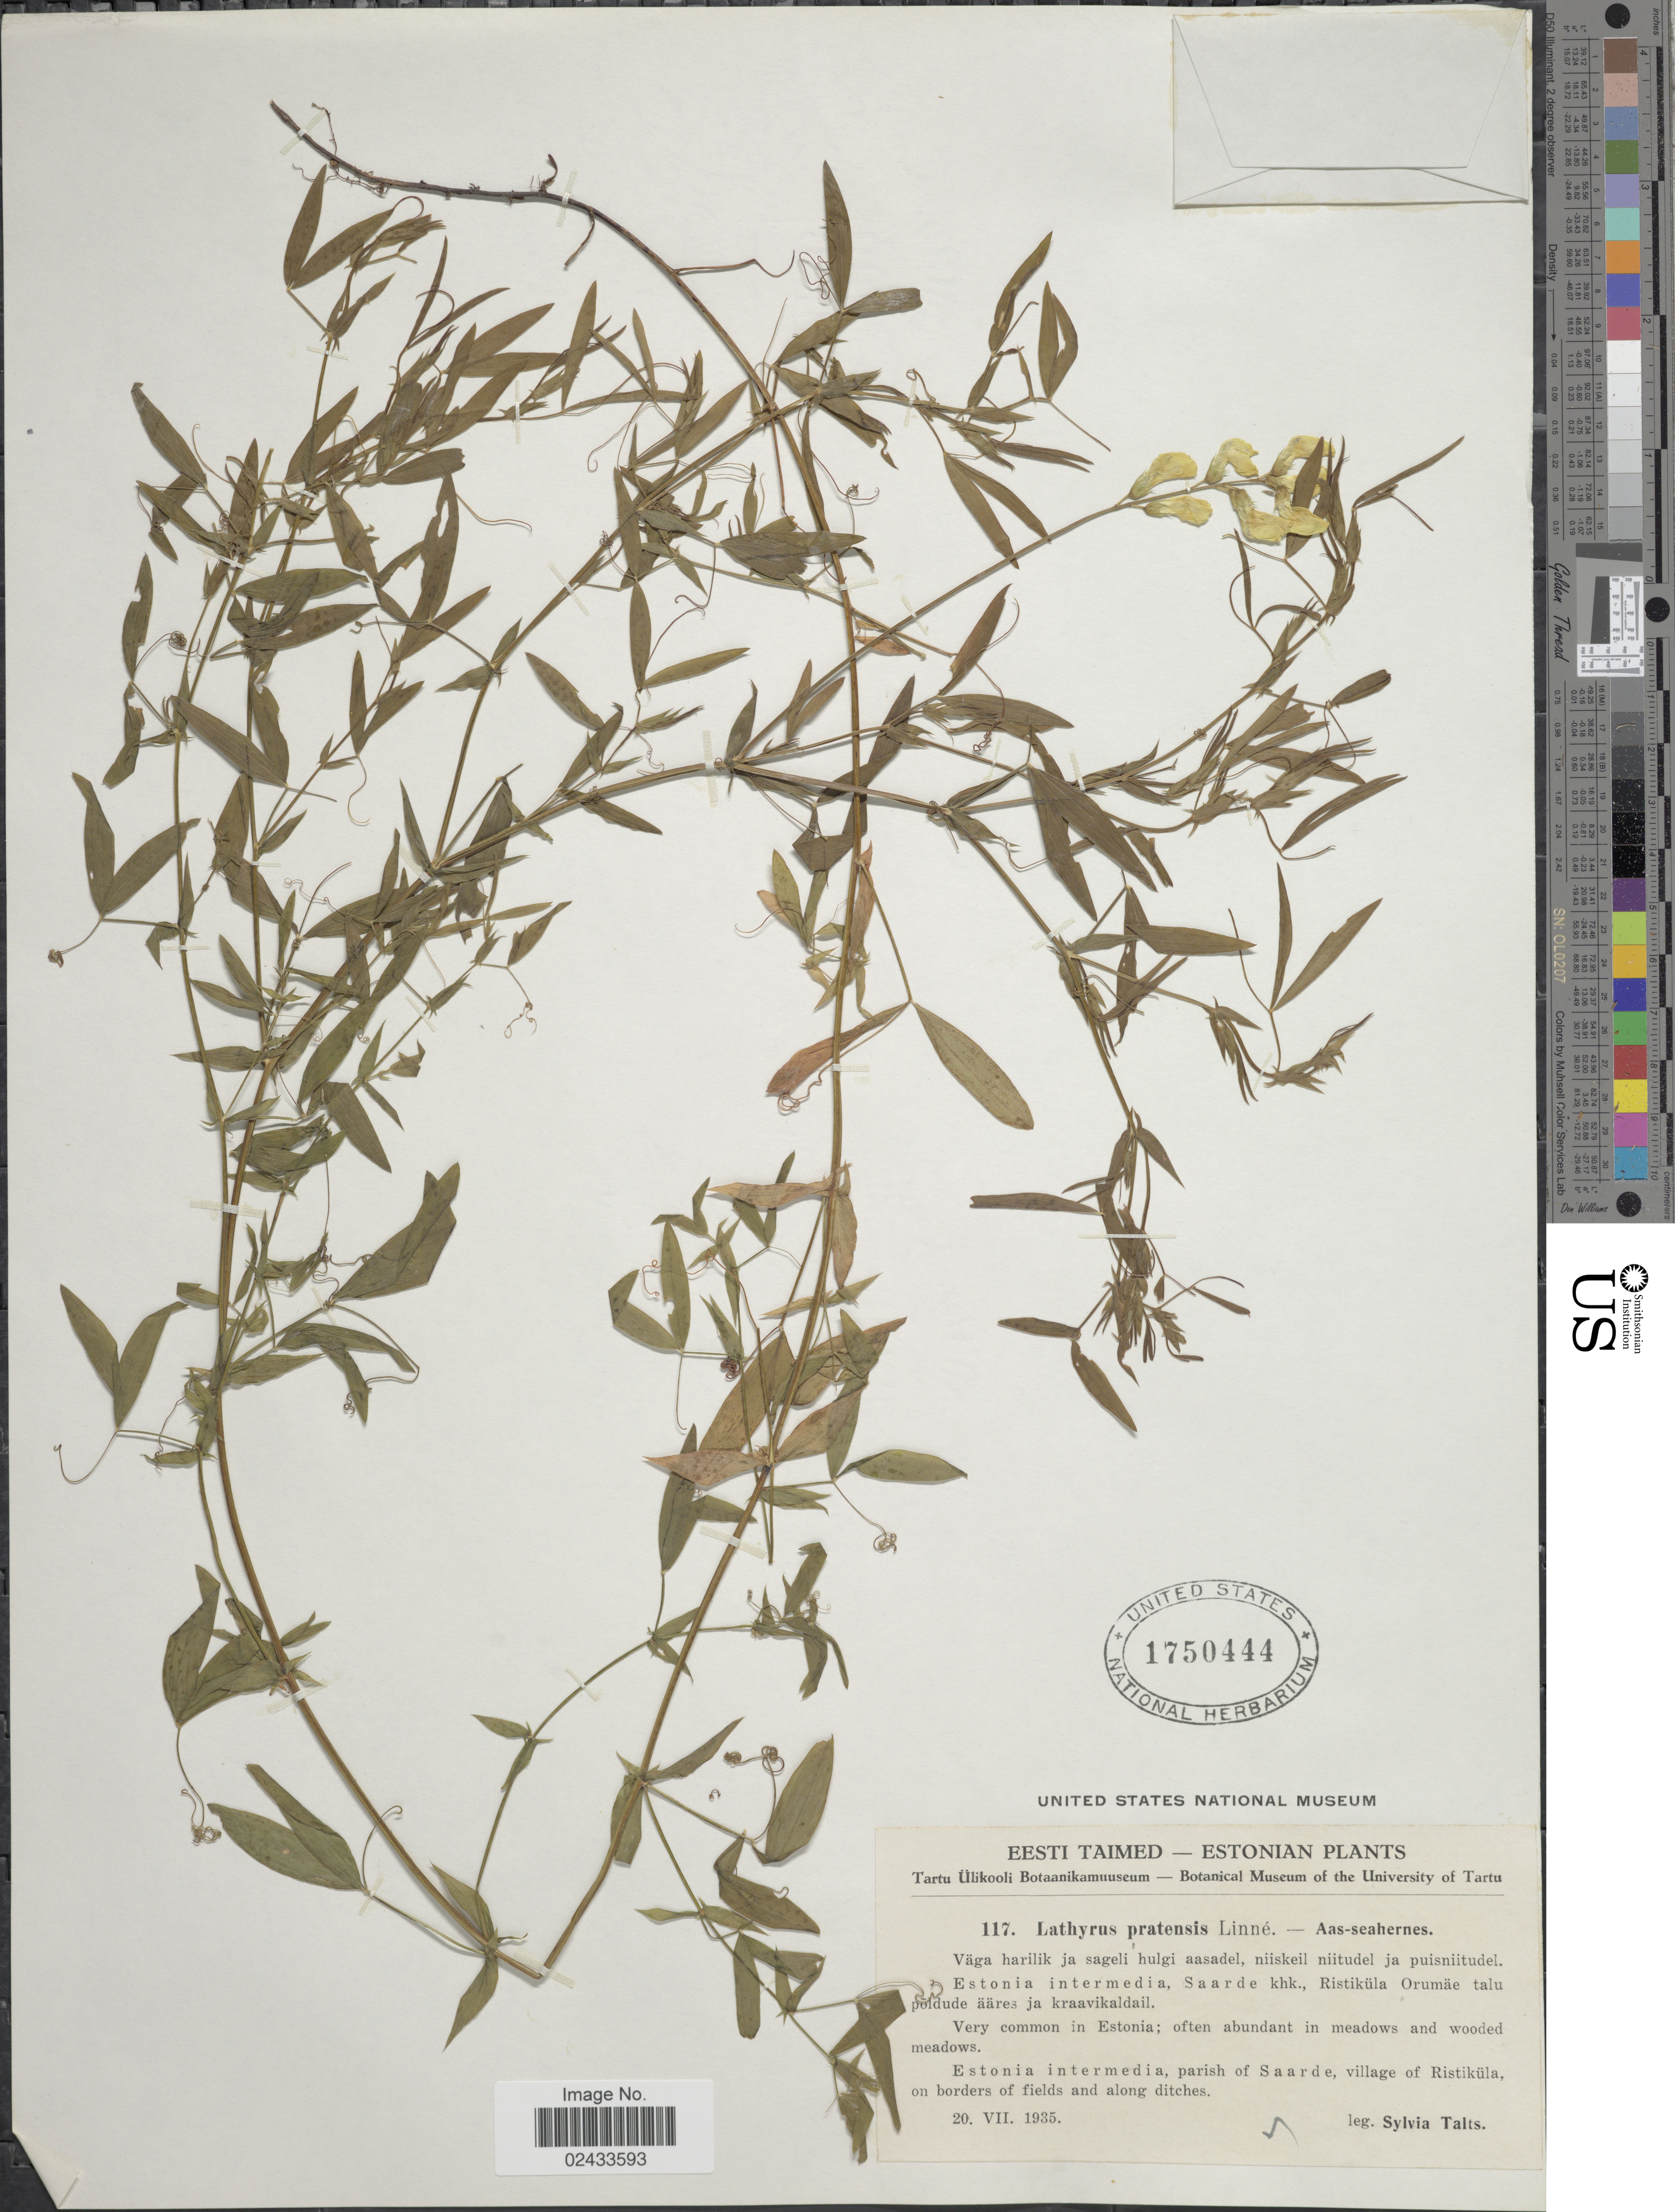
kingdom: Plantae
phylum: Tracheophyta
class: Magnoliopsida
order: Fabales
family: Fabaceae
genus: Lathyrus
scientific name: Lathyrus pratensis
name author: L.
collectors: S. Talts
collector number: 117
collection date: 1935-07-20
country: Estonia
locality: Estonia intermedia, Saarde khk. Ristikula Orumae talu poldude aares ja kraavikaldail. Estonia intermedia, parish of Saarde, village of Ristikula, on borders of fields and along ditches.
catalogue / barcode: US 1750444